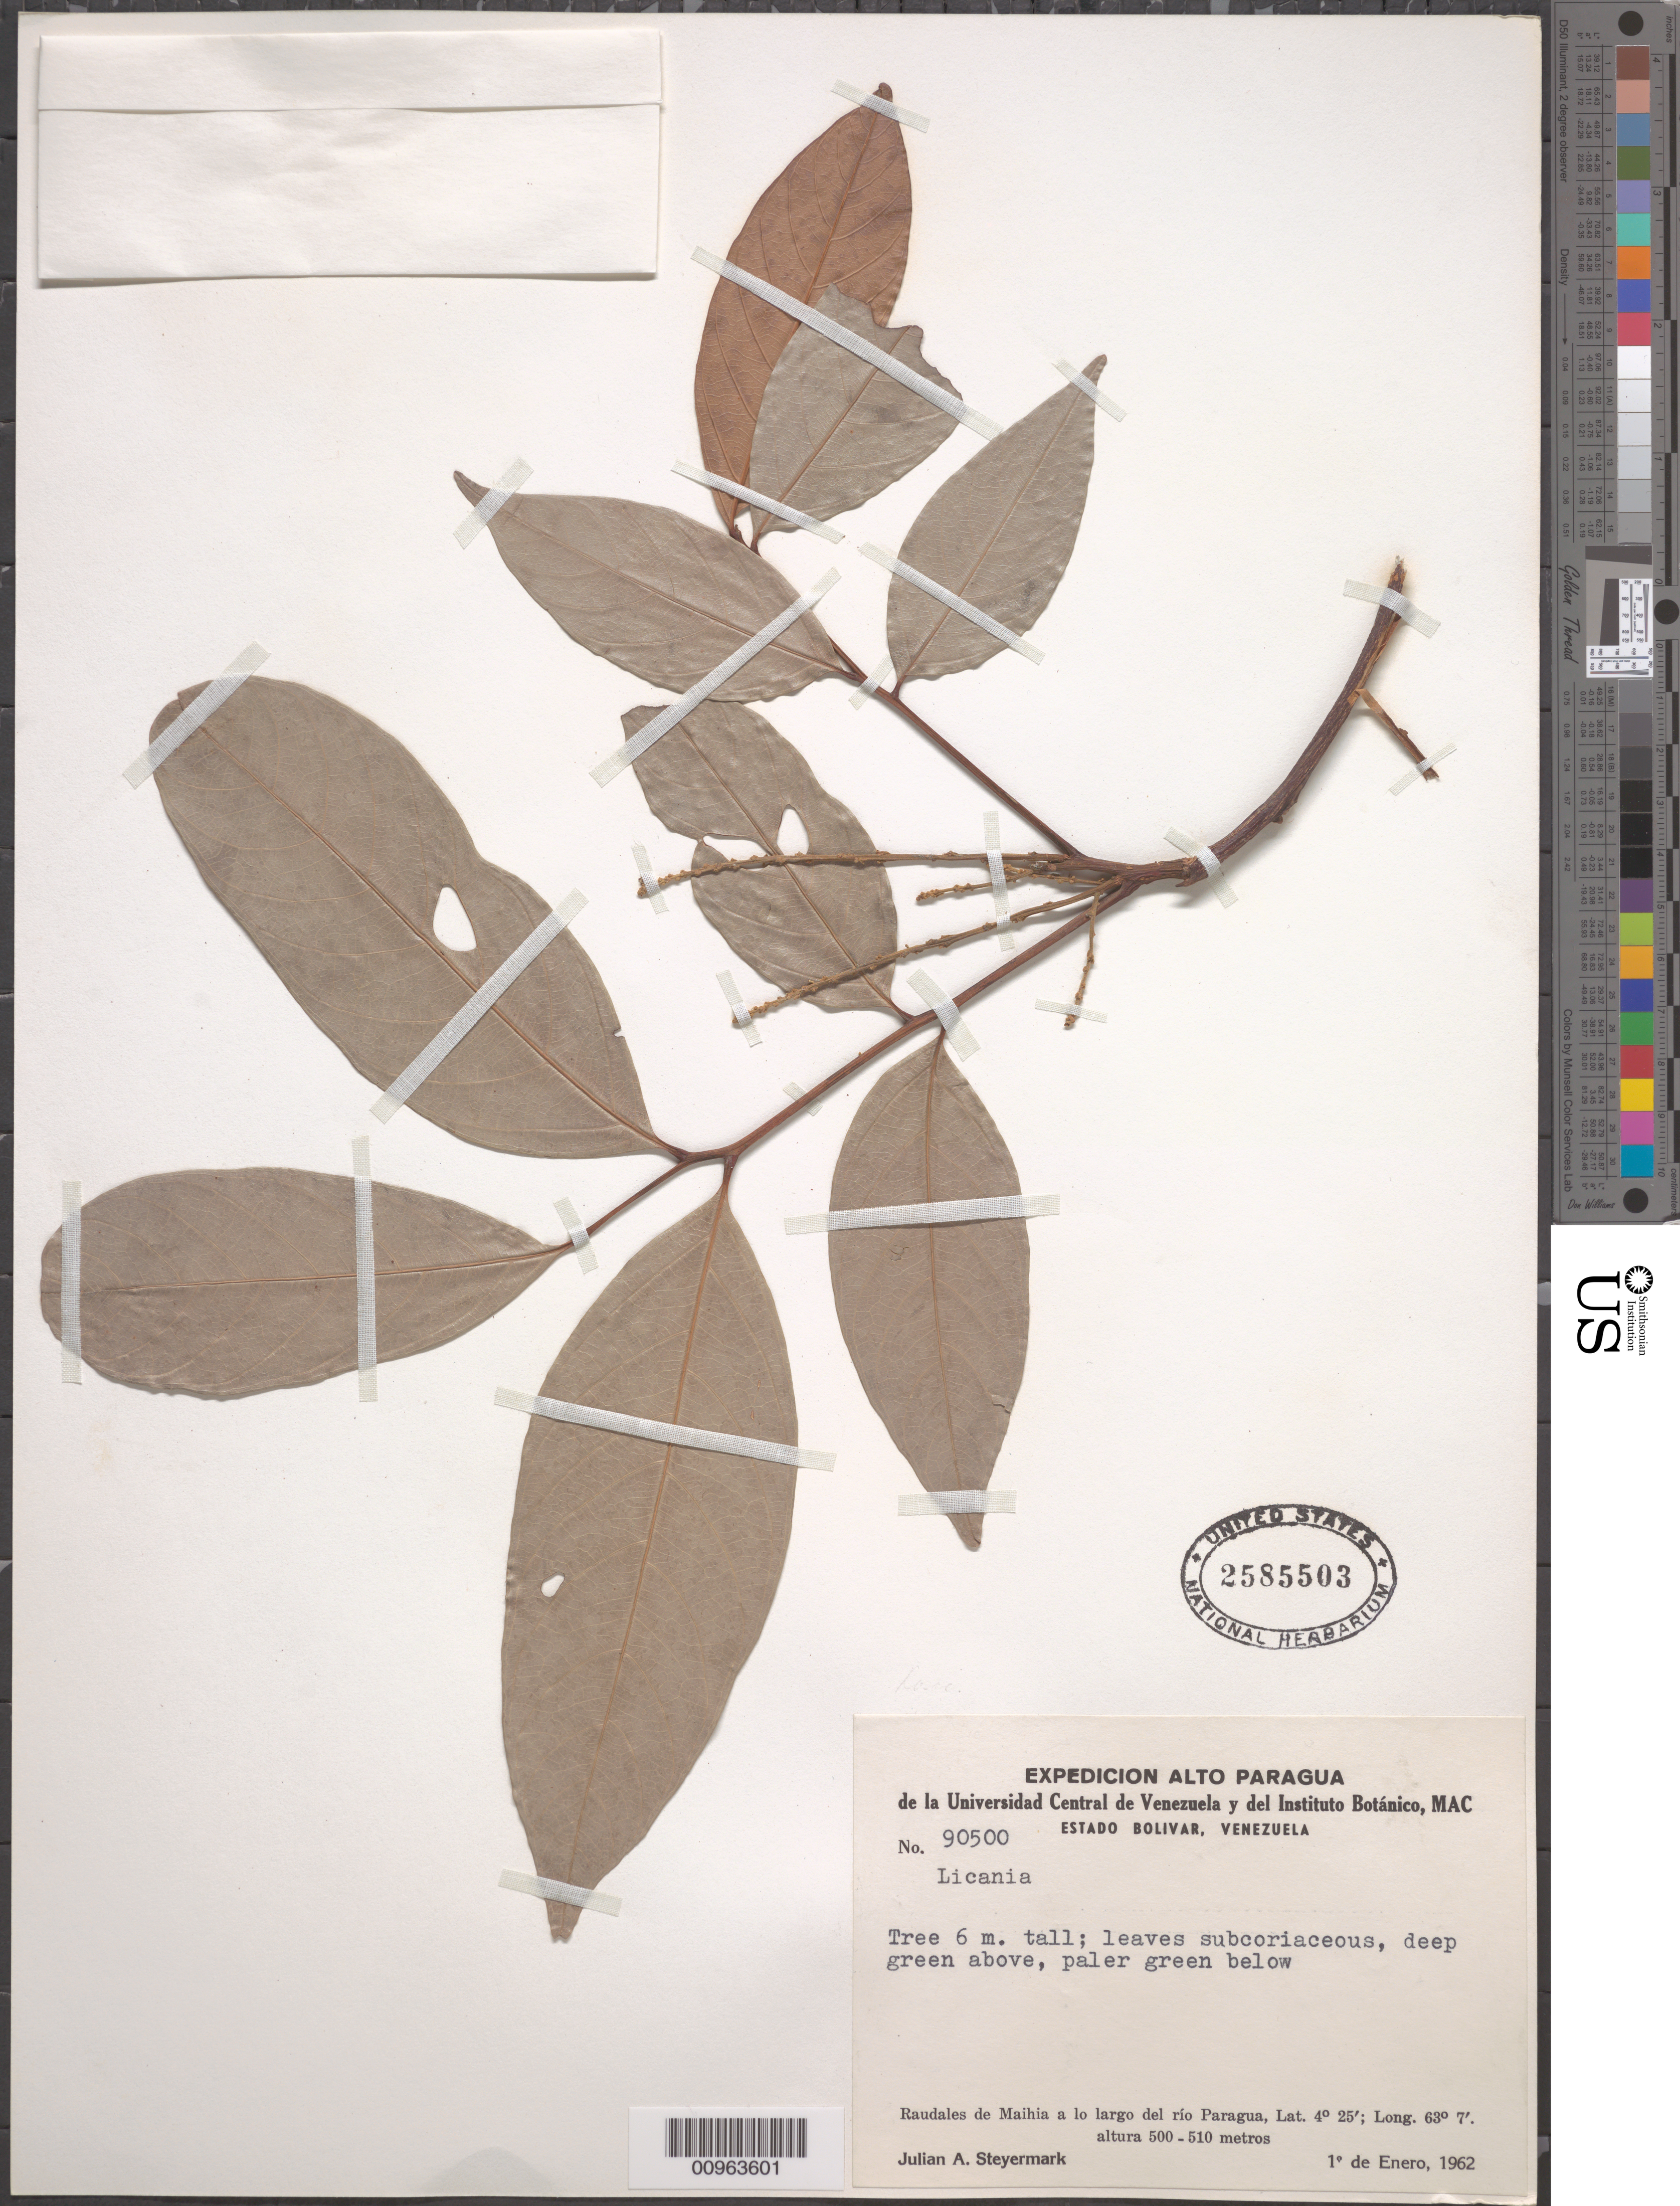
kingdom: Plantae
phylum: Tracheophyta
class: Magnoliopsida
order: Malpighiales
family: Chrysobalanaceae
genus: Licania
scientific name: Licania sp.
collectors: J. Steyermark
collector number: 90500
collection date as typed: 1-Jan-62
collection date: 1962-01-01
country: Venezuela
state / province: Bolívar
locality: Raudales de Maihia, Rió Paragua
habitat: Raudales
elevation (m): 500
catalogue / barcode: US 2585503